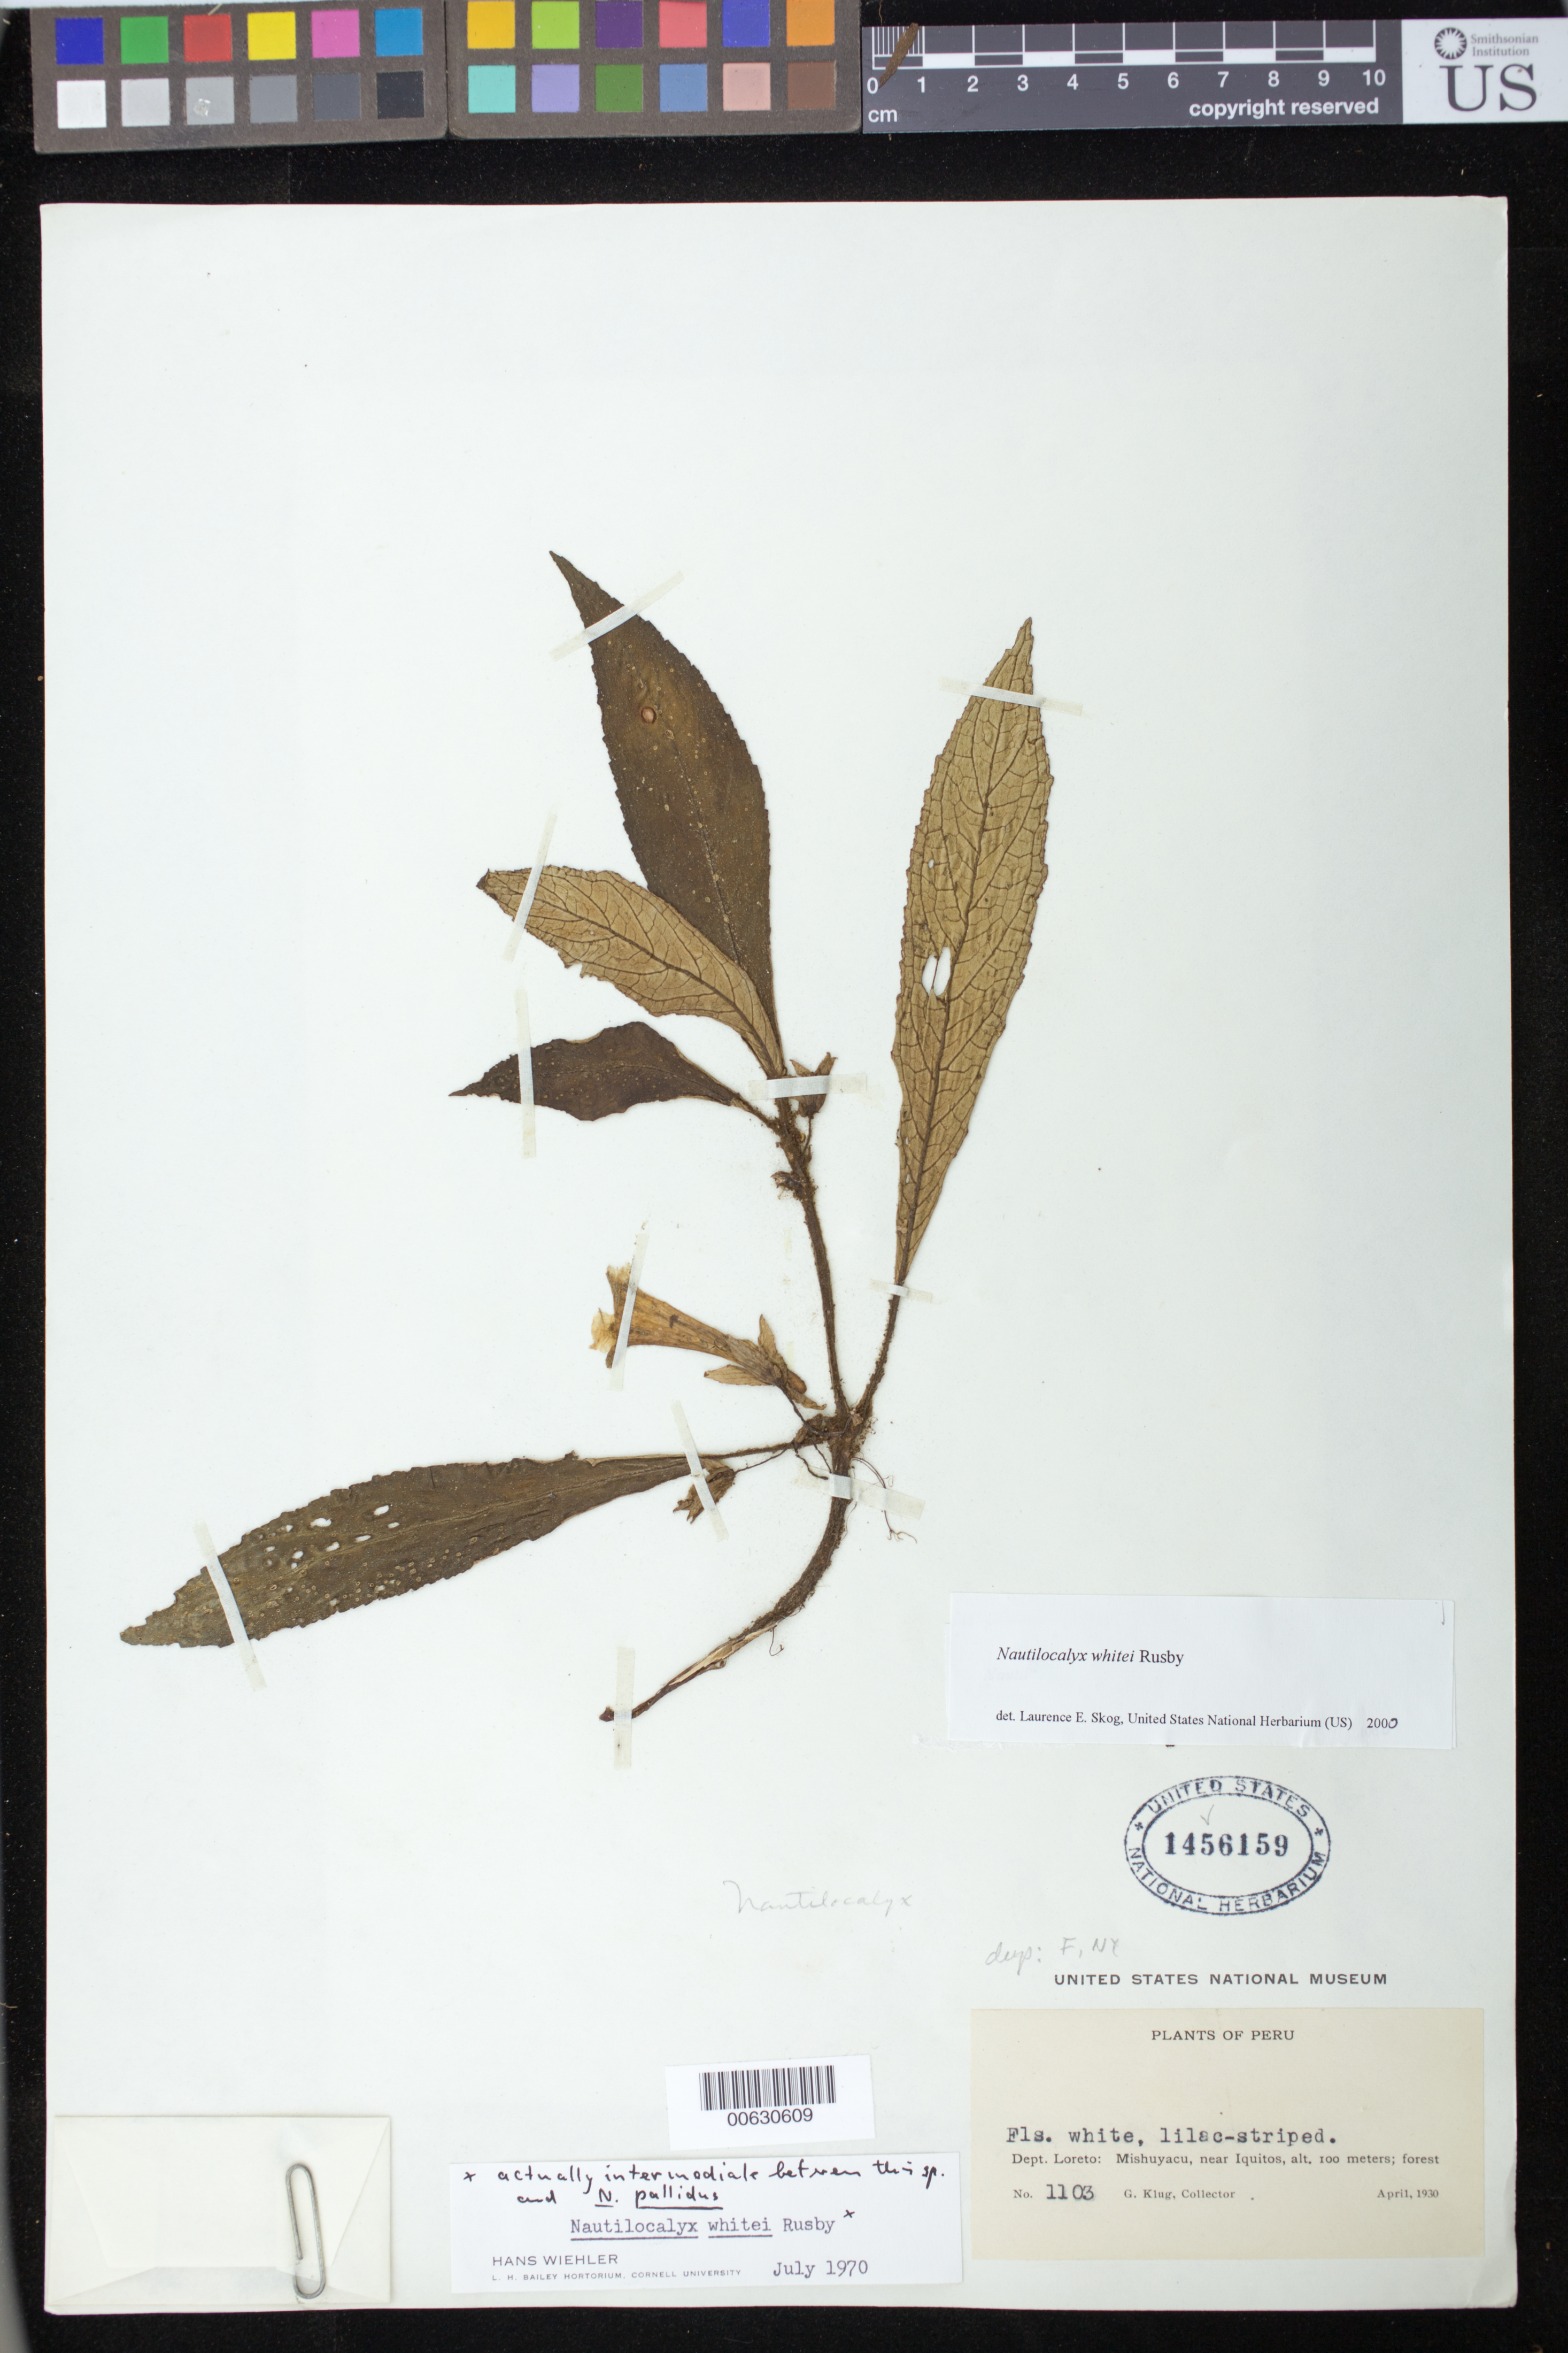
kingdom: Plantae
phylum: Tracheophyta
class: Magnoliopsida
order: Lamiales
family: Gesneriaceae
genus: Nautilocalyx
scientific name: Nautilocalyx whitei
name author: Rusby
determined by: Skog, Laurence E.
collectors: G. Klug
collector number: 1103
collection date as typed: Apr 1930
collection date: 1930-04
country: Peru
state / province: Loreto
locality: Mishuyacu, near Iquitos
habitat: Forest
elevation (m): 100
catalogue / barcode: US 1456159